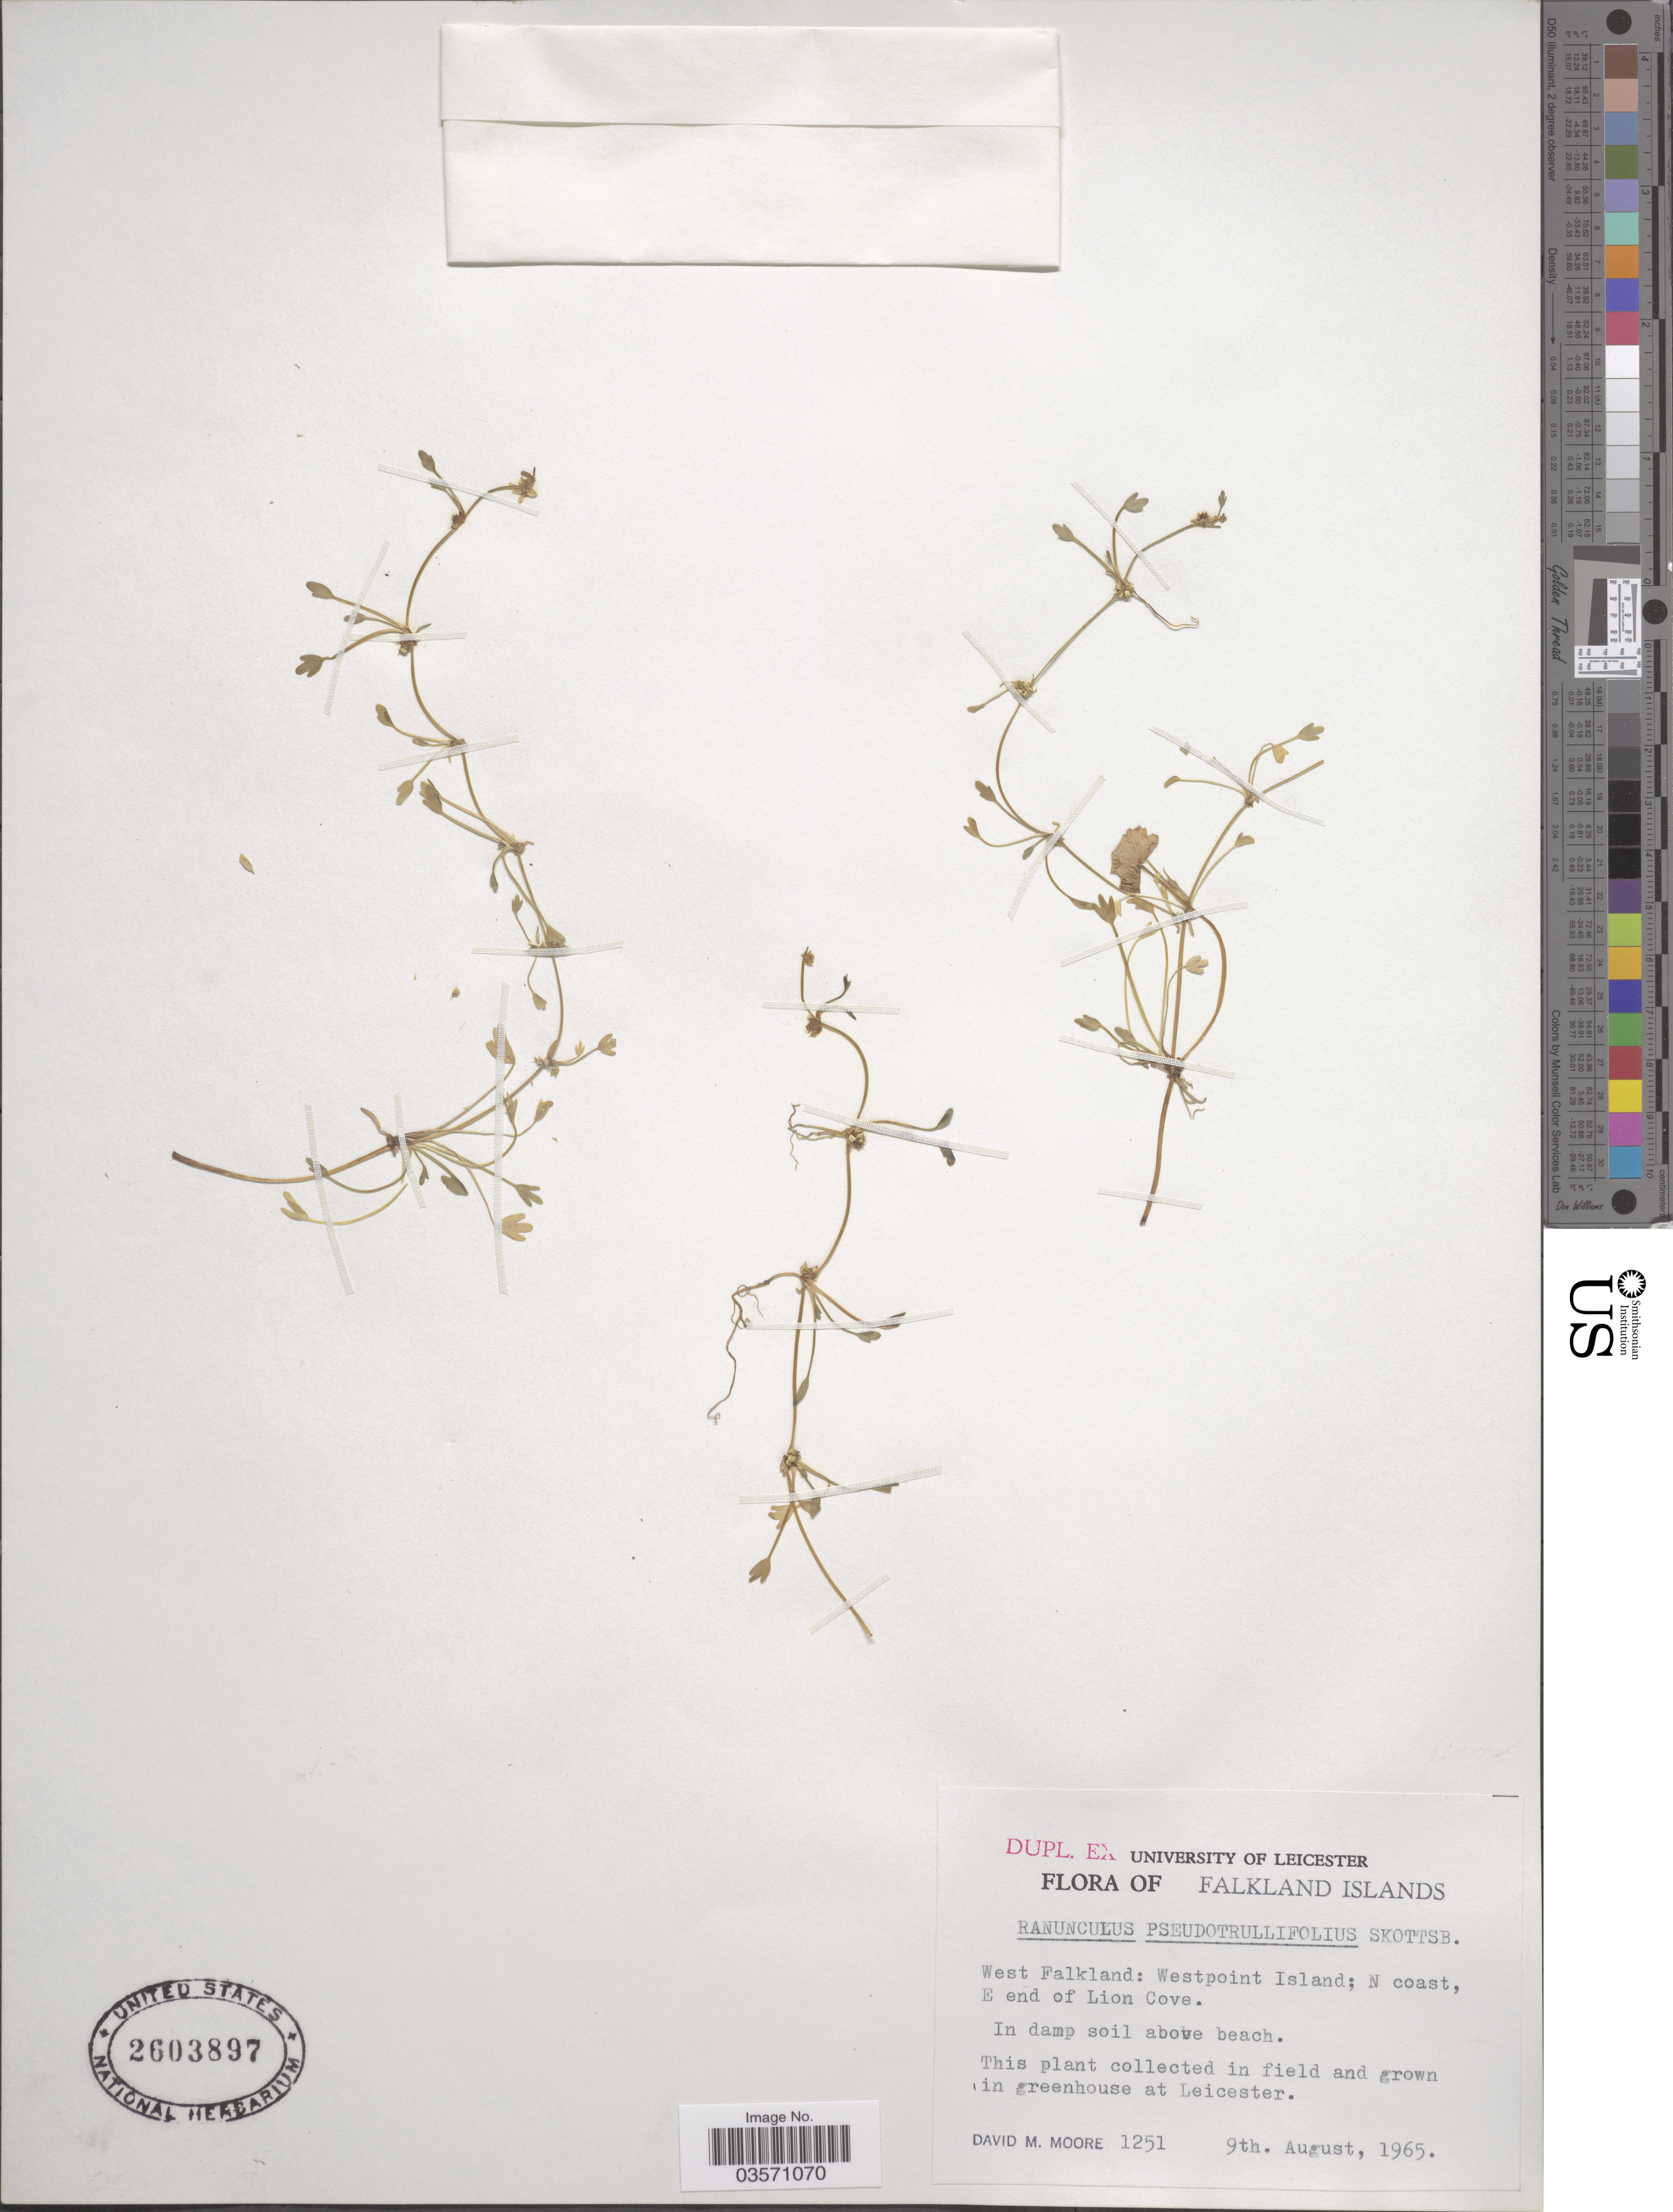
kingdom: Plantae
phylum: Tracheophyta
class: Magnoliopsida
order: Ranunculales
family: Ranunculaceae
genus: Ranunculus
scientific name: Ranunculus pseudotrullifolius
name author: Skottsb.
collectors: D. Moore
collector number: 1251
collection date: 1965-08-09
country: Falkland Islands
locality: West Falkland: Westpoint Island; N coast, E end of Lion Cove.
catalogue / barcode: US 2603897